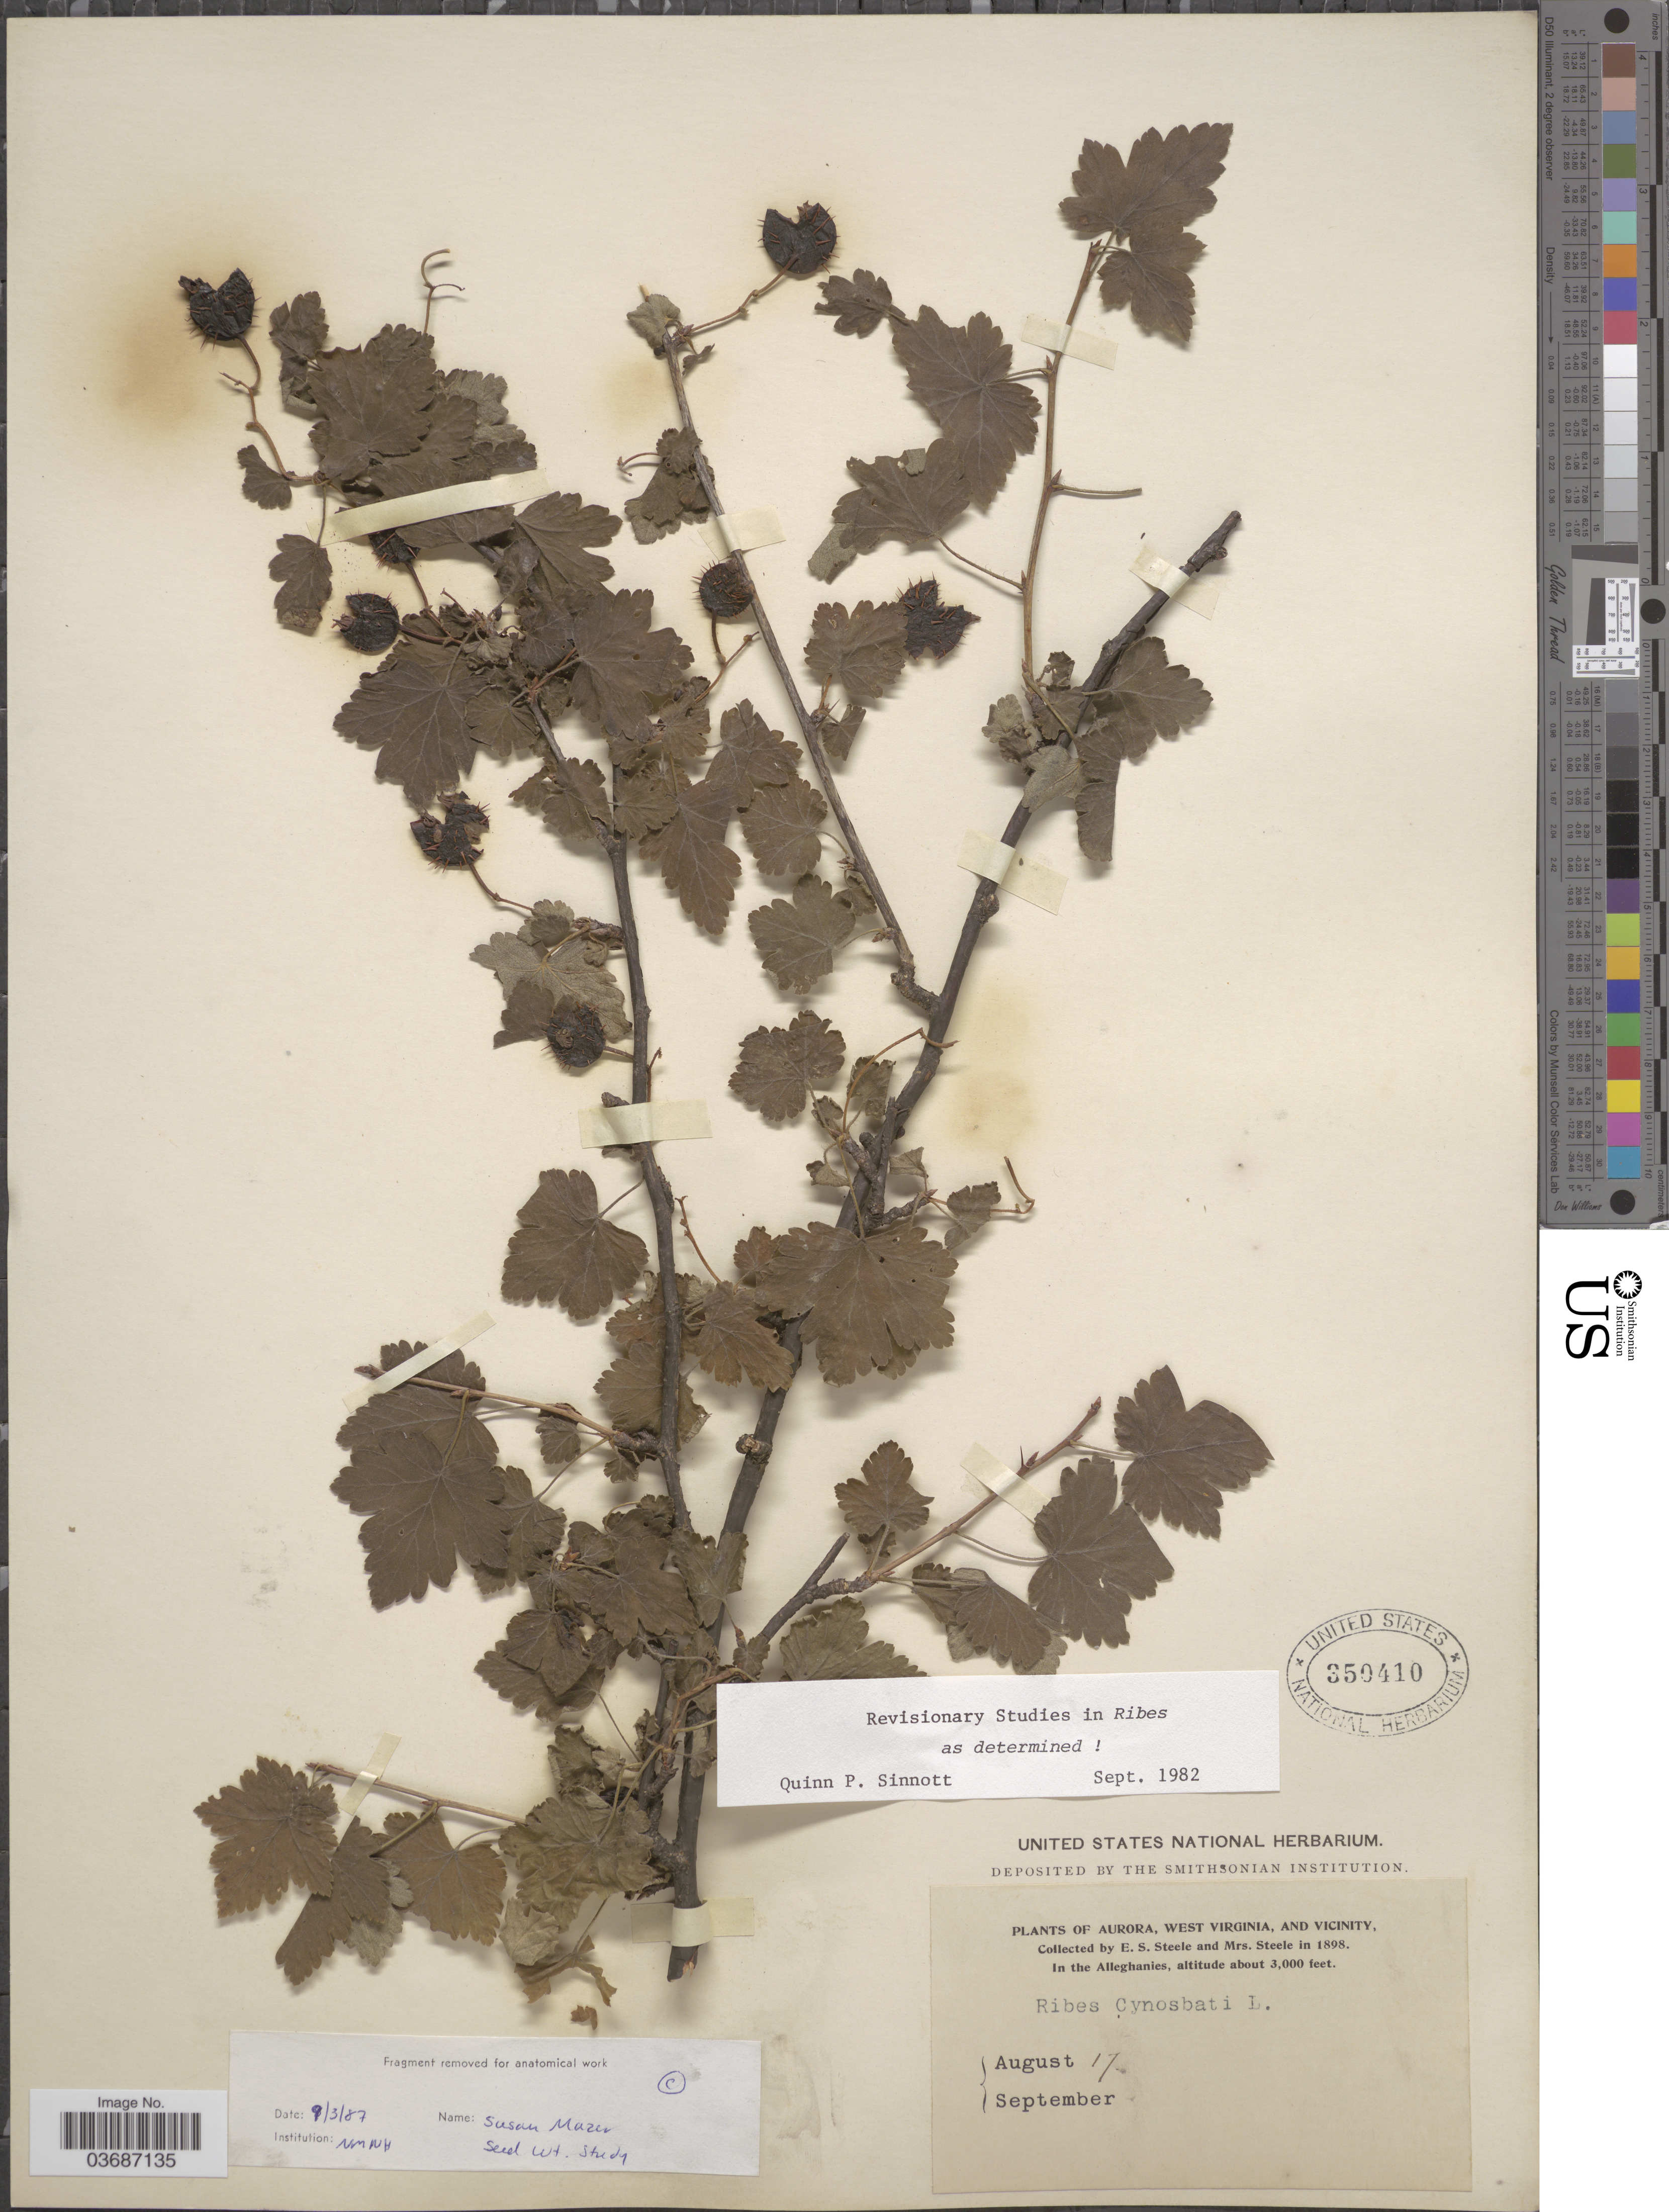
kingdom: Plantae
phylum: Tracheophyta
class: Magnoliopsida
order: Saxifragales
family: Grossulariaceae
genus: Ribes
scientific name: Ribes cynosbati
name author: L.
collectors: E. Steele & Mrs. E. S. Steele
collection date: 1898-08-17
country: United States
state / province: West Virginia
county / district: Preston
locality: Aurora, West Virginia, and Vicinity. In the Alleghanies.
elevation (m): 914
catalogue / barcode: US 350410